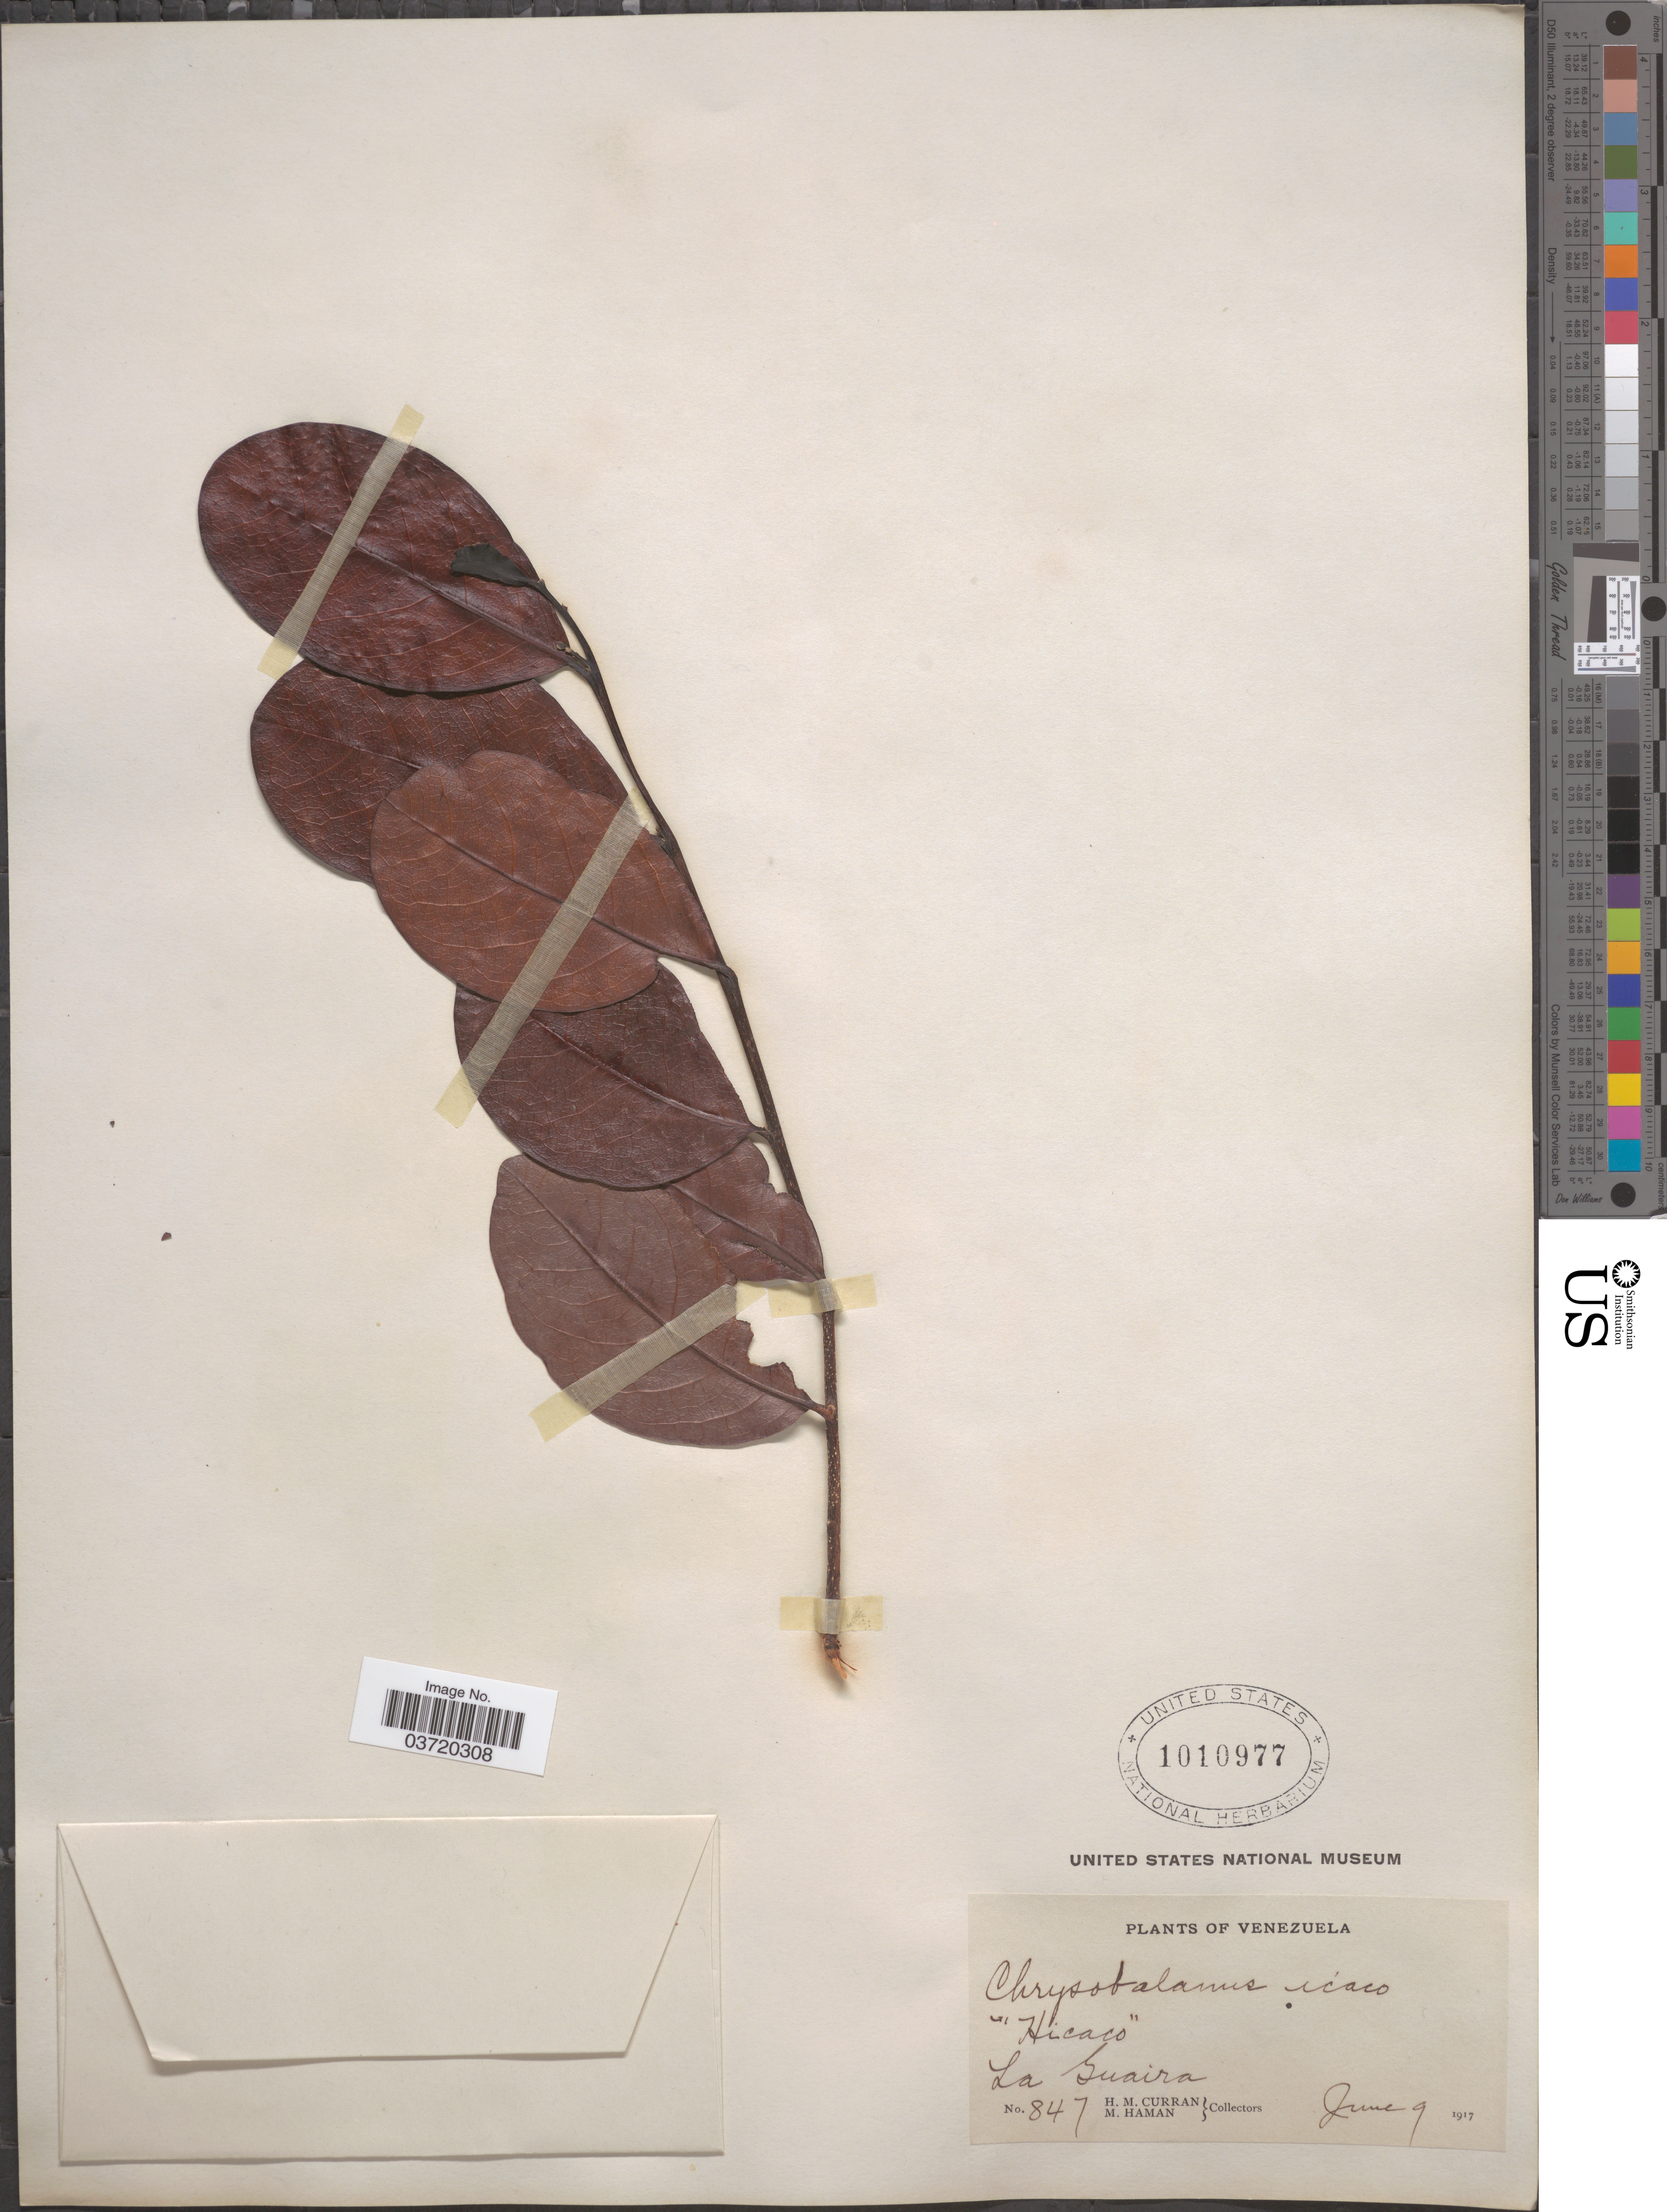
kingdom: Plantae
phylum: Tracheophyta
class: Magnoliopsida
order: Malpighiales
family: Chrysobalanaceae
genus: Chrysobalanus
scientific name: Chrysobalanus icaco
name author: L.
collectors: H. M. Curran & M. Haman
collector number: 847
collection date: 1917-06-09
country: Venezuela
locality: La Guaira.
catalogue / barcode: US 1010977